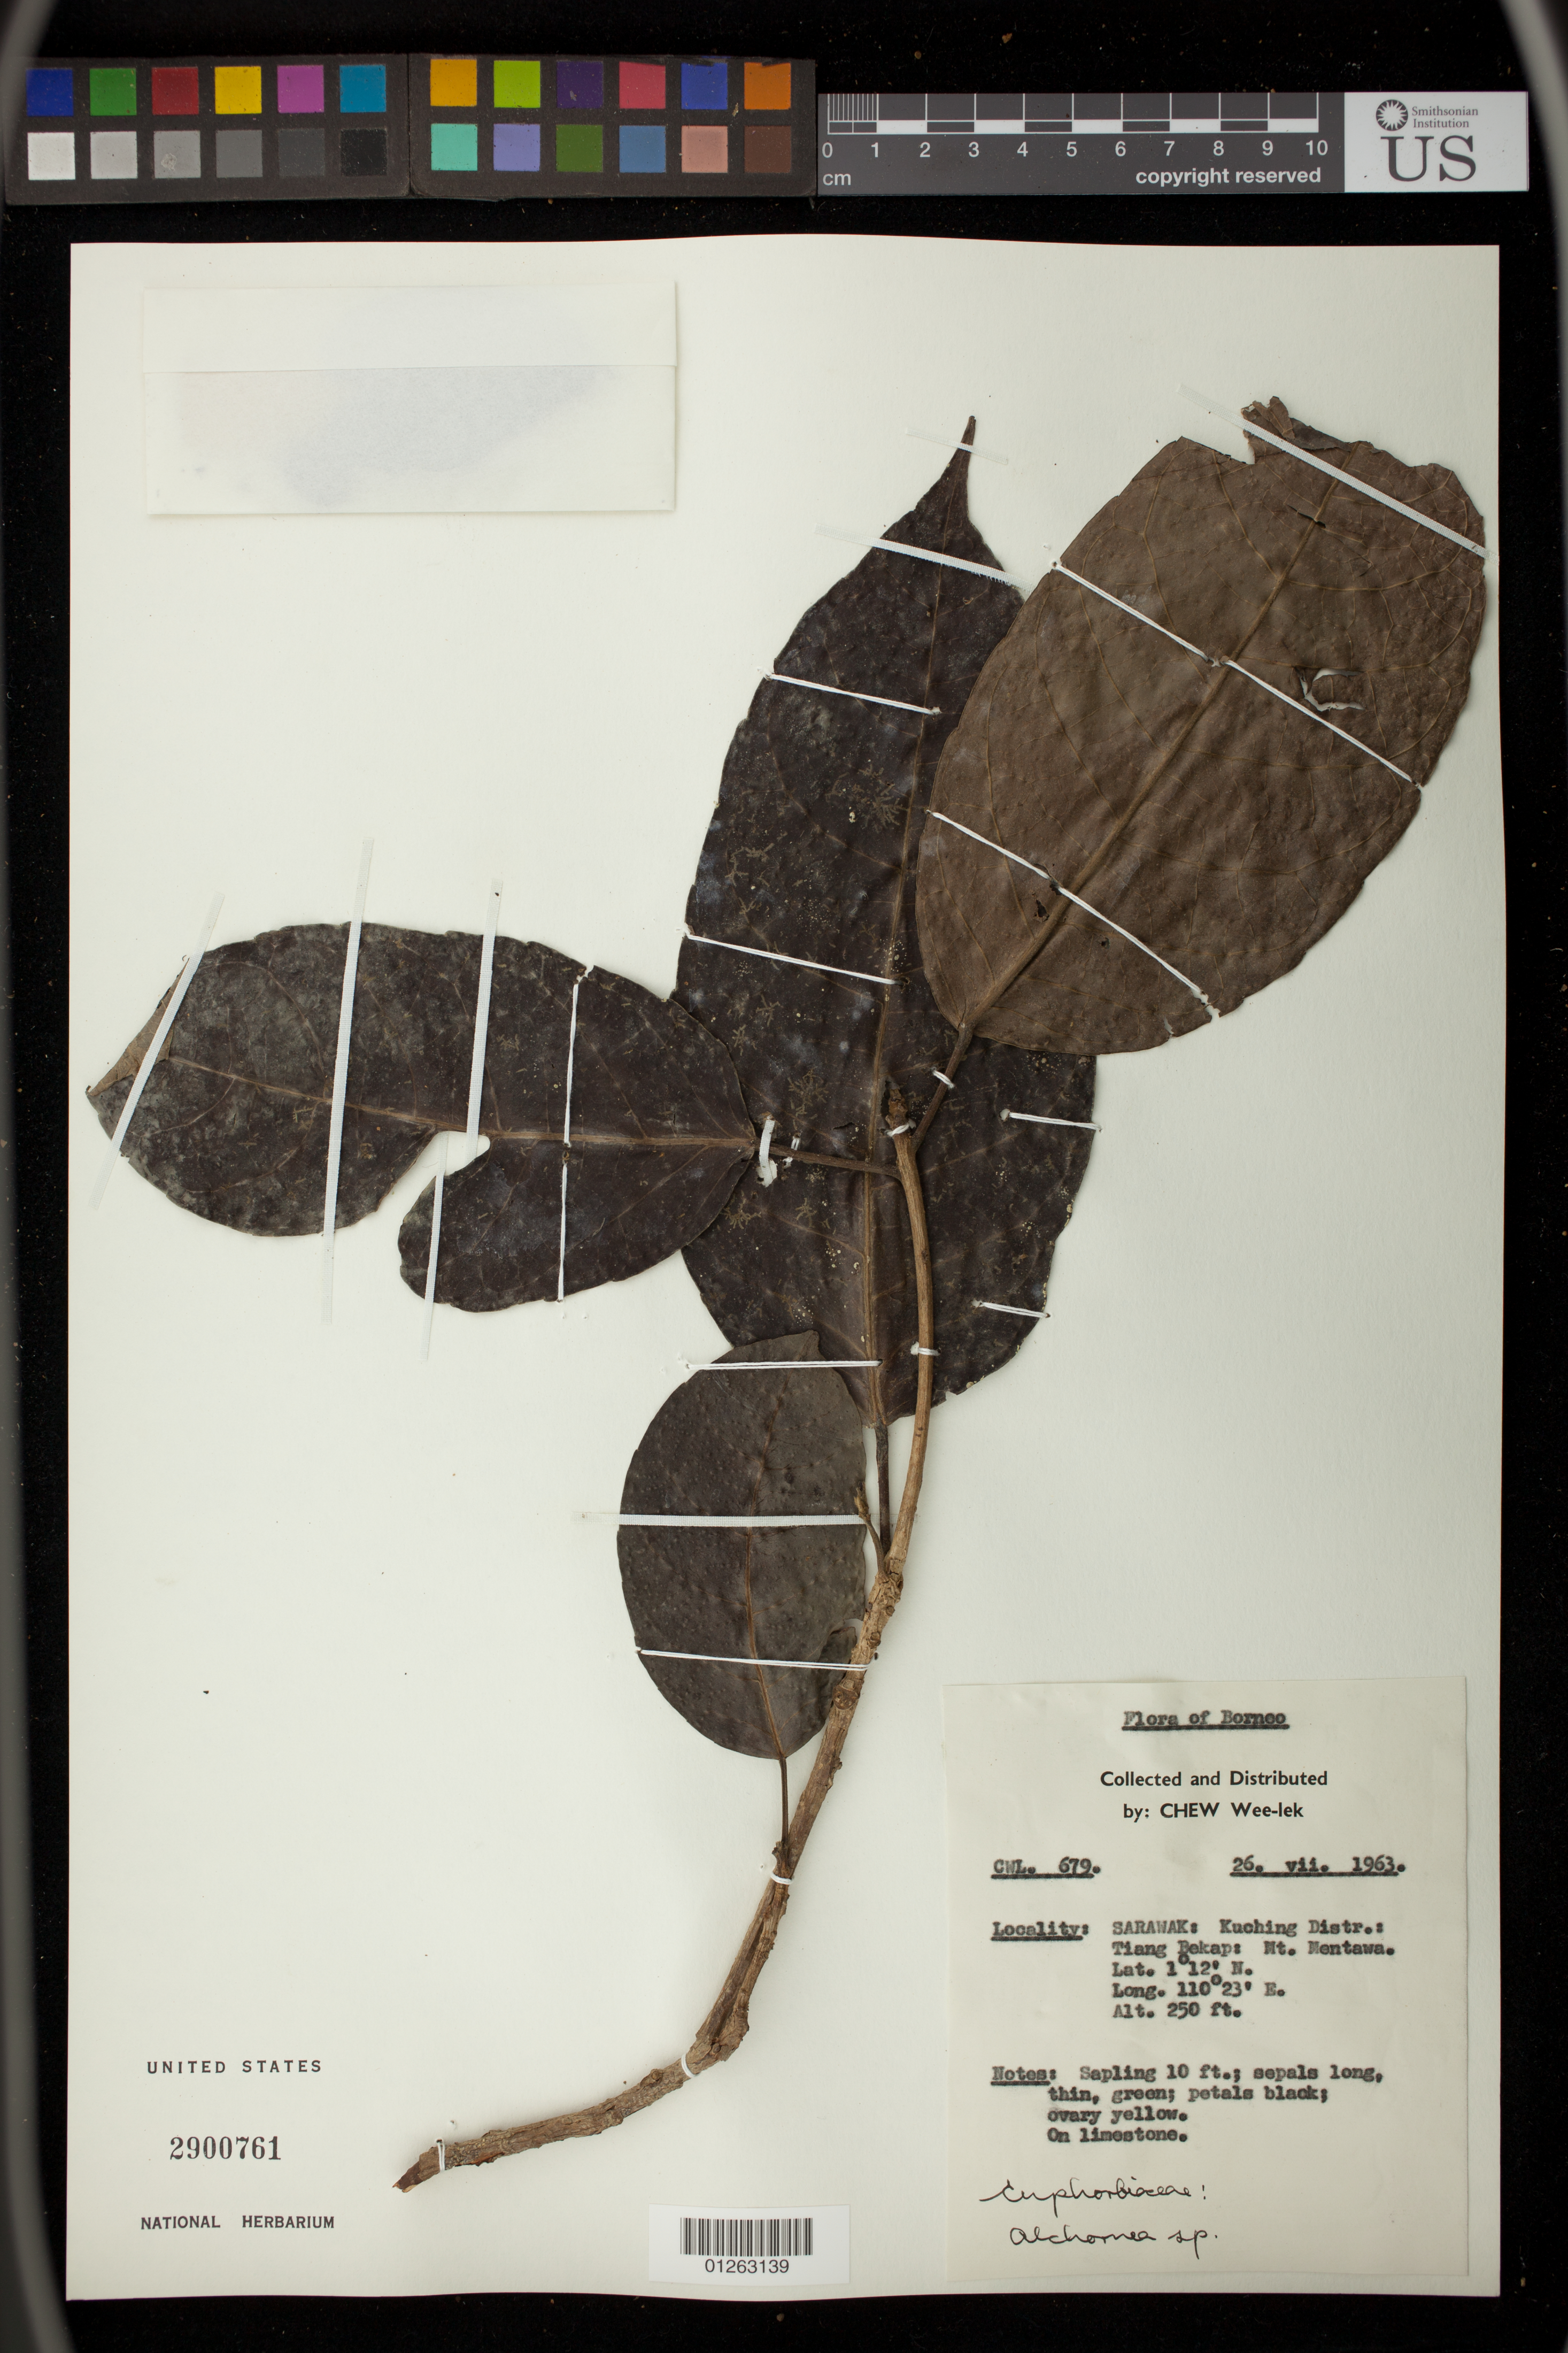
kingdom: Plantae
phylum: Tracheophyta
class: Magnoliopsida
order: Malpighiales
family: Euphorbiaceae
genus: Alchornea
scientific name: Alchornea trewioides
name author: (Benth.) Müll. Arg.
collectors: W. Chew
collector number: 679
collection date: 1963-07-26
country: Malaysia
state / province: Sarawak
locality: Kuching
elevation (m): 76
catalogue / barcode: US 2900761